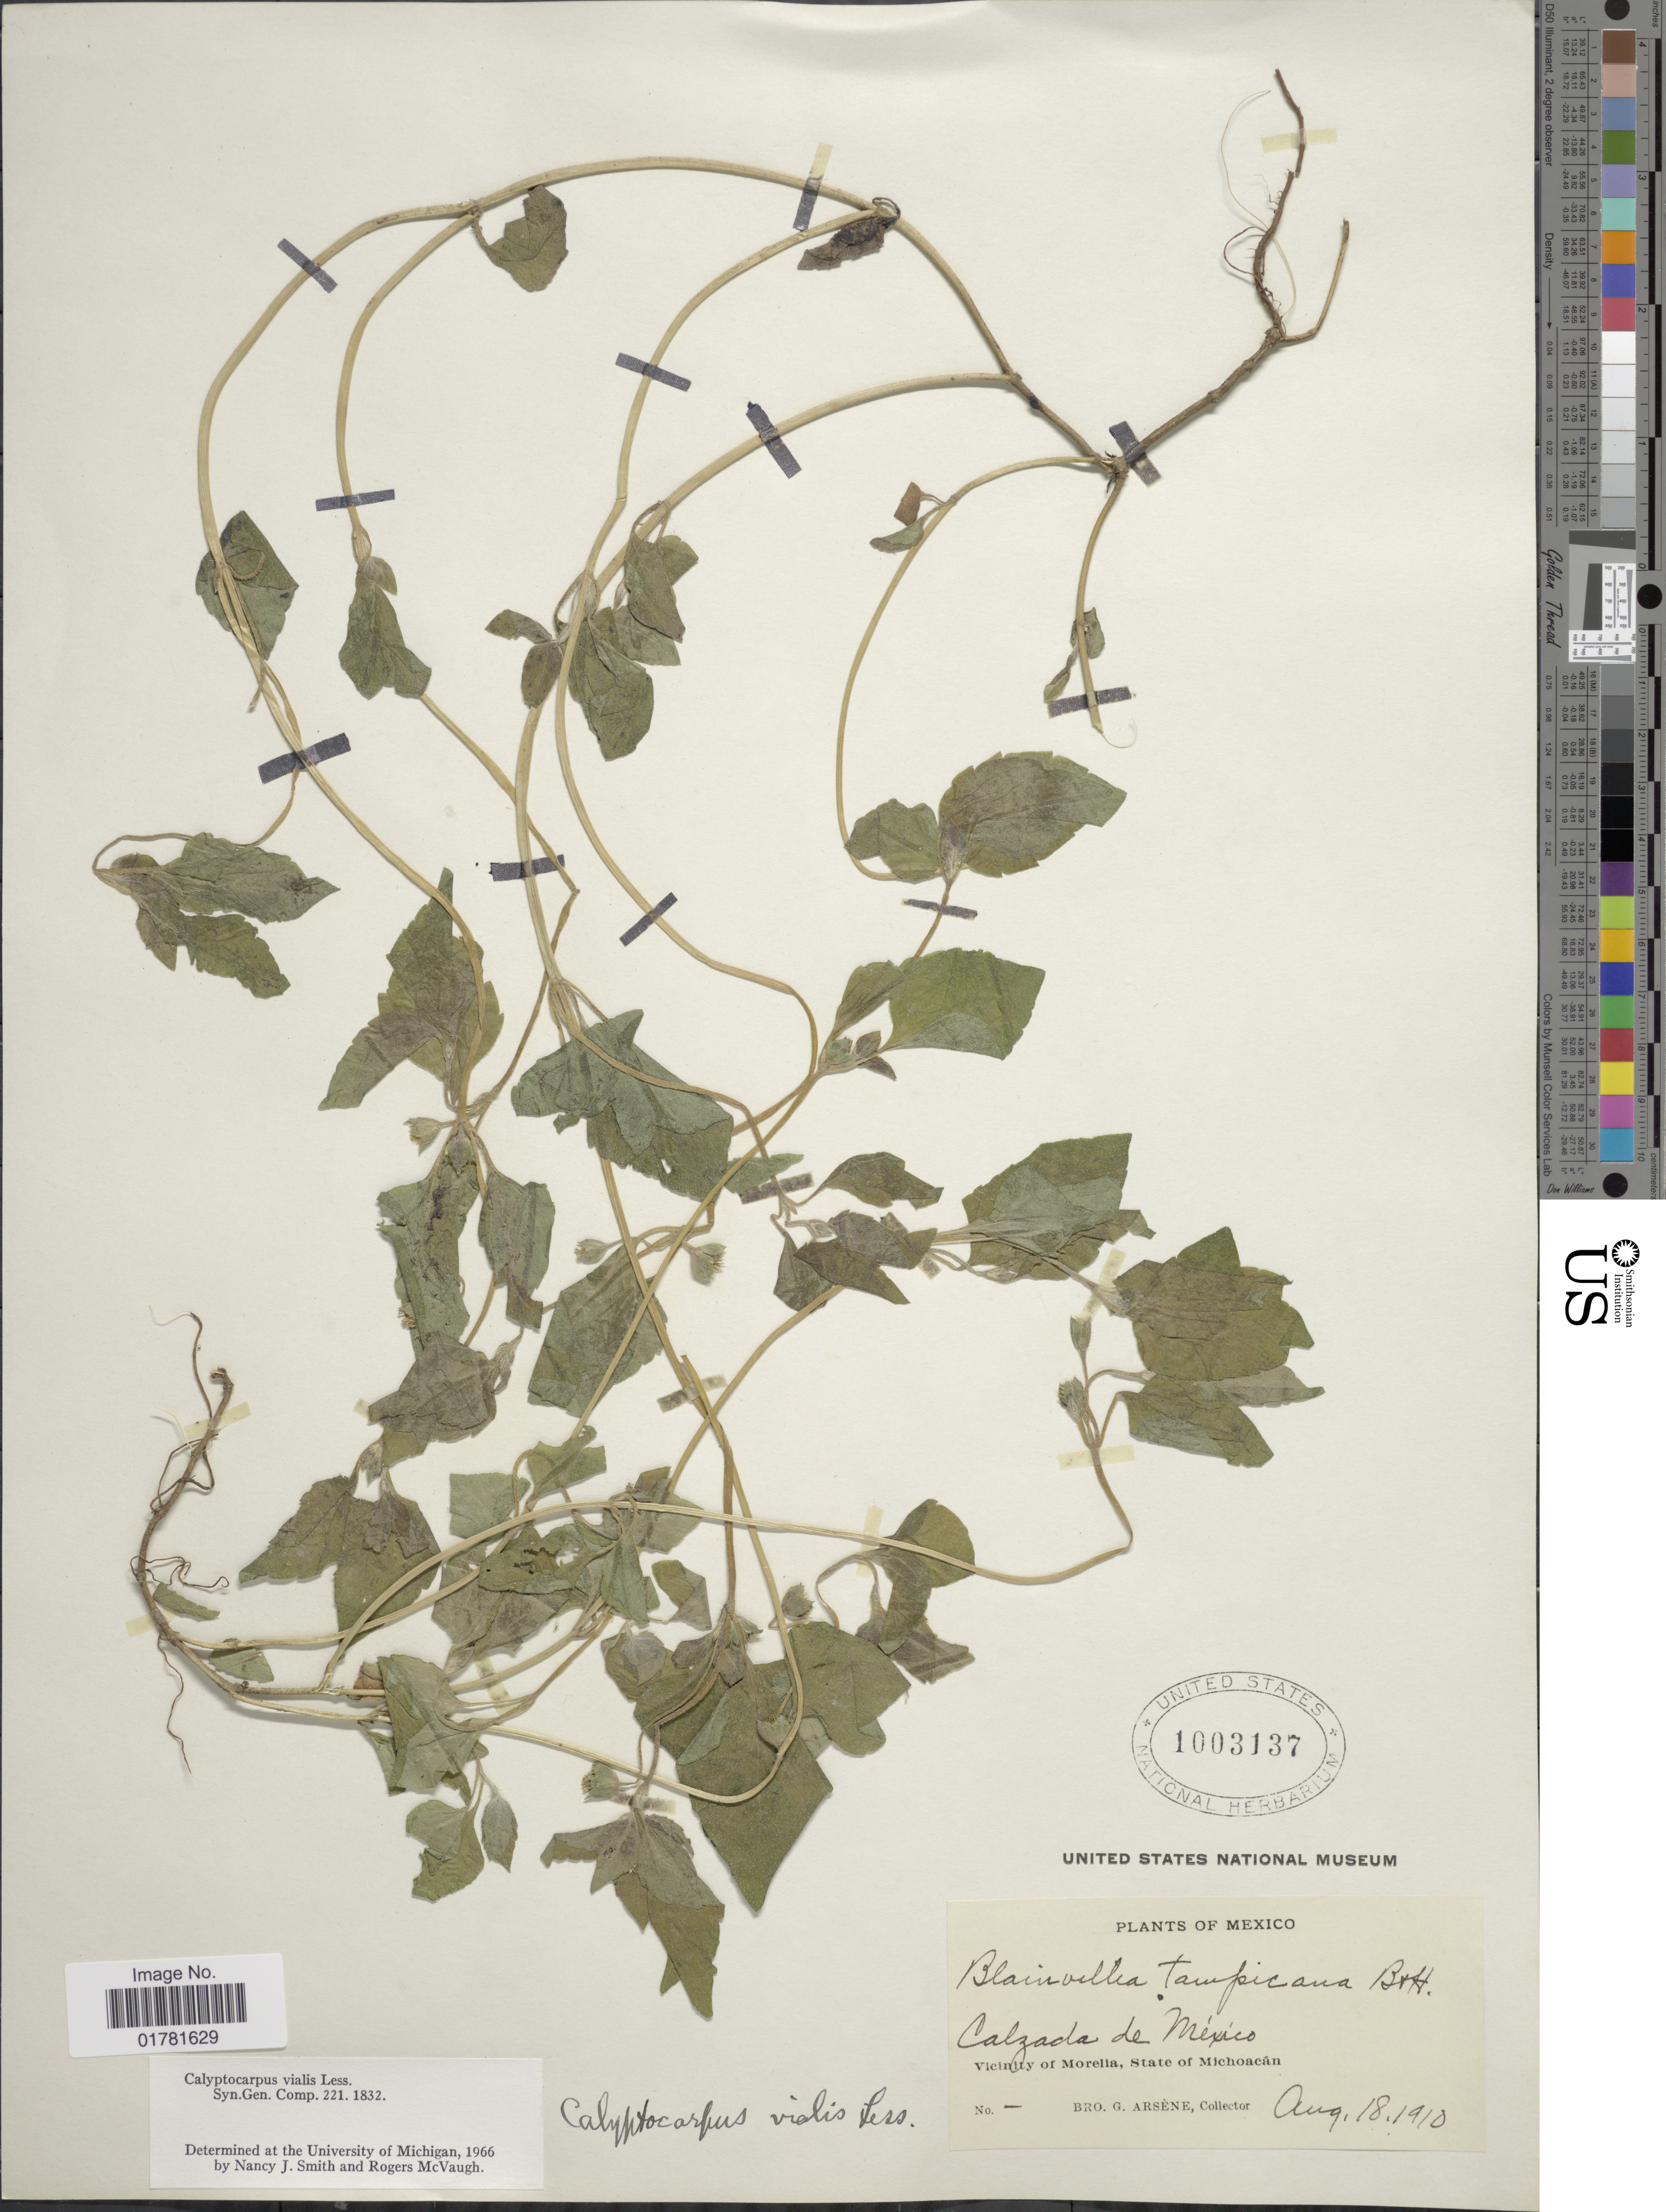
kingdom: Plantae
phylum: Tracheophyta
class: Magnoliopsida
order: Asterales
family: Asteraceae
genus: Calyptocarpus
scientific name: Calyptocarpus vialis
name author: Less.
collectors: Bro. G. Arsène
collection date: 1910-08-18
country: Mexico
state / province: Michoacán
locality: Calzada de México, Vicinity of Morelia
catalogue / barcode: US 1003137